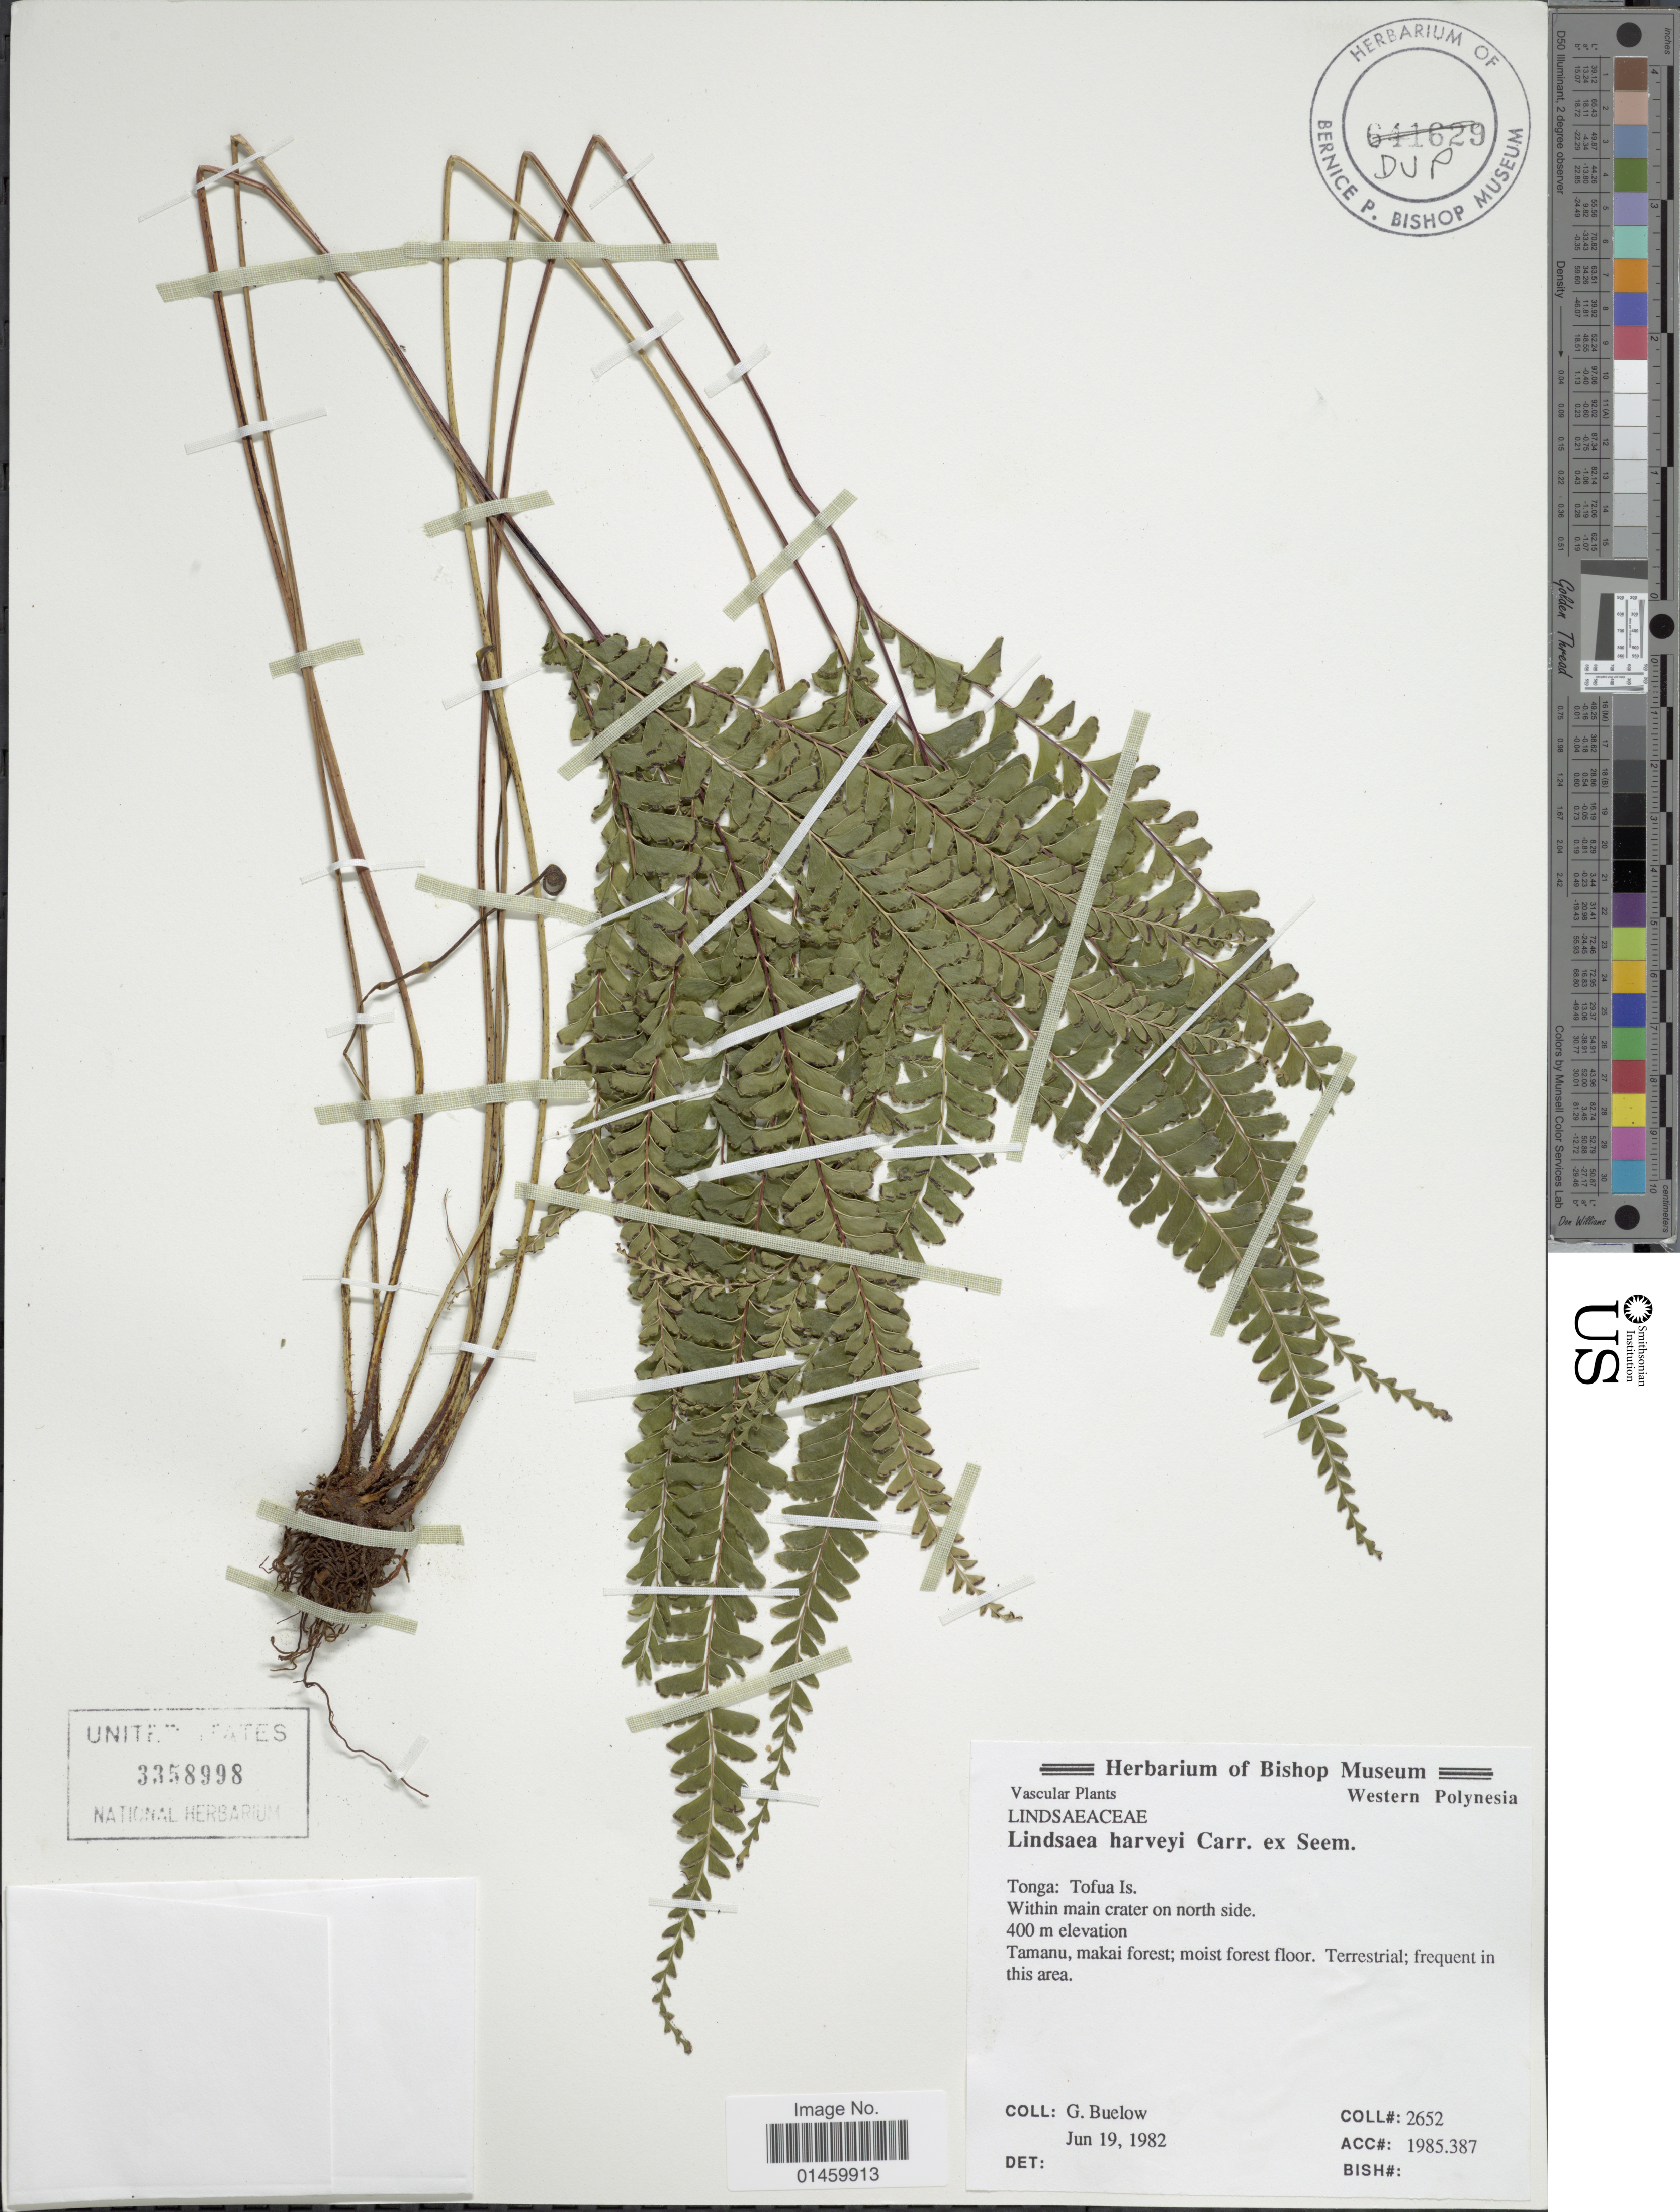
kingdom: Plantae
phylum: Tracheophyta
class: Polypodiopsida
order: Polypodiales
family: Lindsaeaceae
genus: Lindsaea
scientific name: Lindsaea harveyi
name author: Carruth. ex Seem.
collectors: G. Buelow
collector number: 2652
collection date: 1982-06-19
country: Tonga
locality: Tofua Is. Western Polynesia. Within main crater on north side.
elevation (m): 400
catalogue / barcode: US 358998